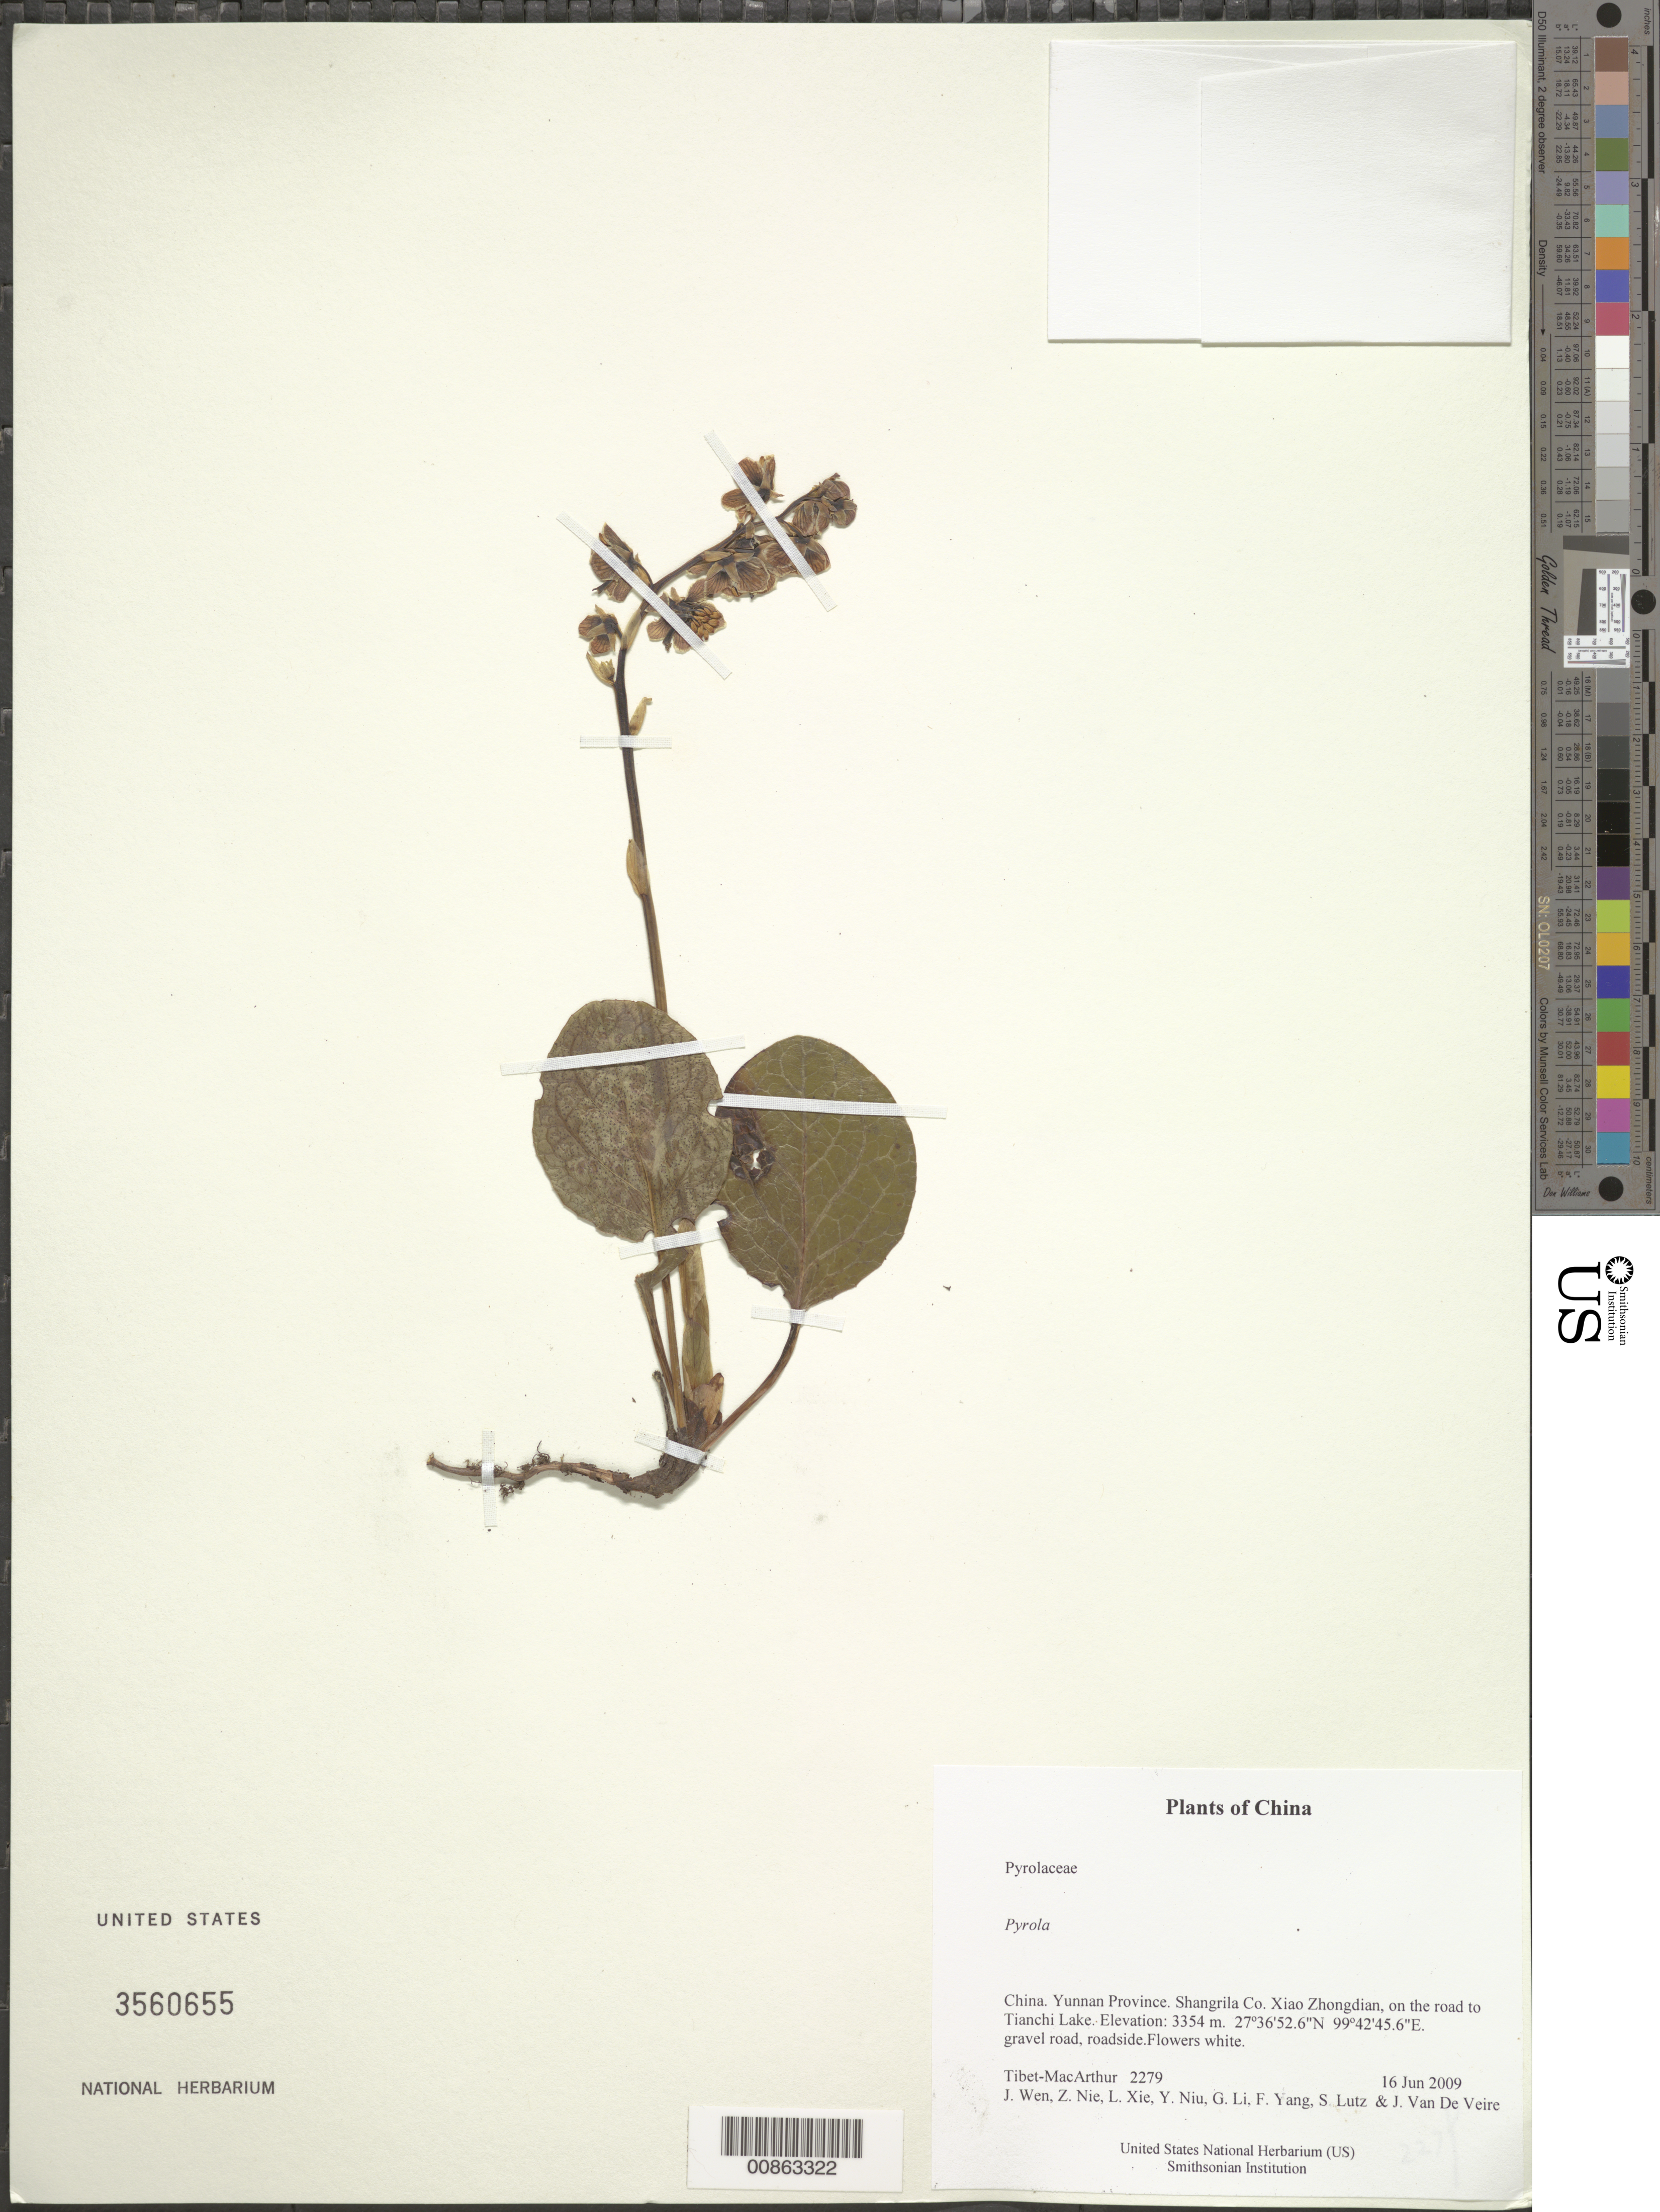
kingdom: Plantae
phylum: Tracheophyta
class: Magnoliopsida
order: Ericales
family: Ericaceae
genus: Pyrola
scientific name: Pyrola sp.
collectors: Tibet-MacArthur, J. Wen, Z. Nie, L. Xie & et al.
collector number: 2279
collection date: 2009-06-16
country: China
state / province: Yunnan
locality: Shangrila Co. Xiao Zhongdian, on the road to Tianchi lake.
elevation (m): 3354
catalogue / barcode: US 3560655